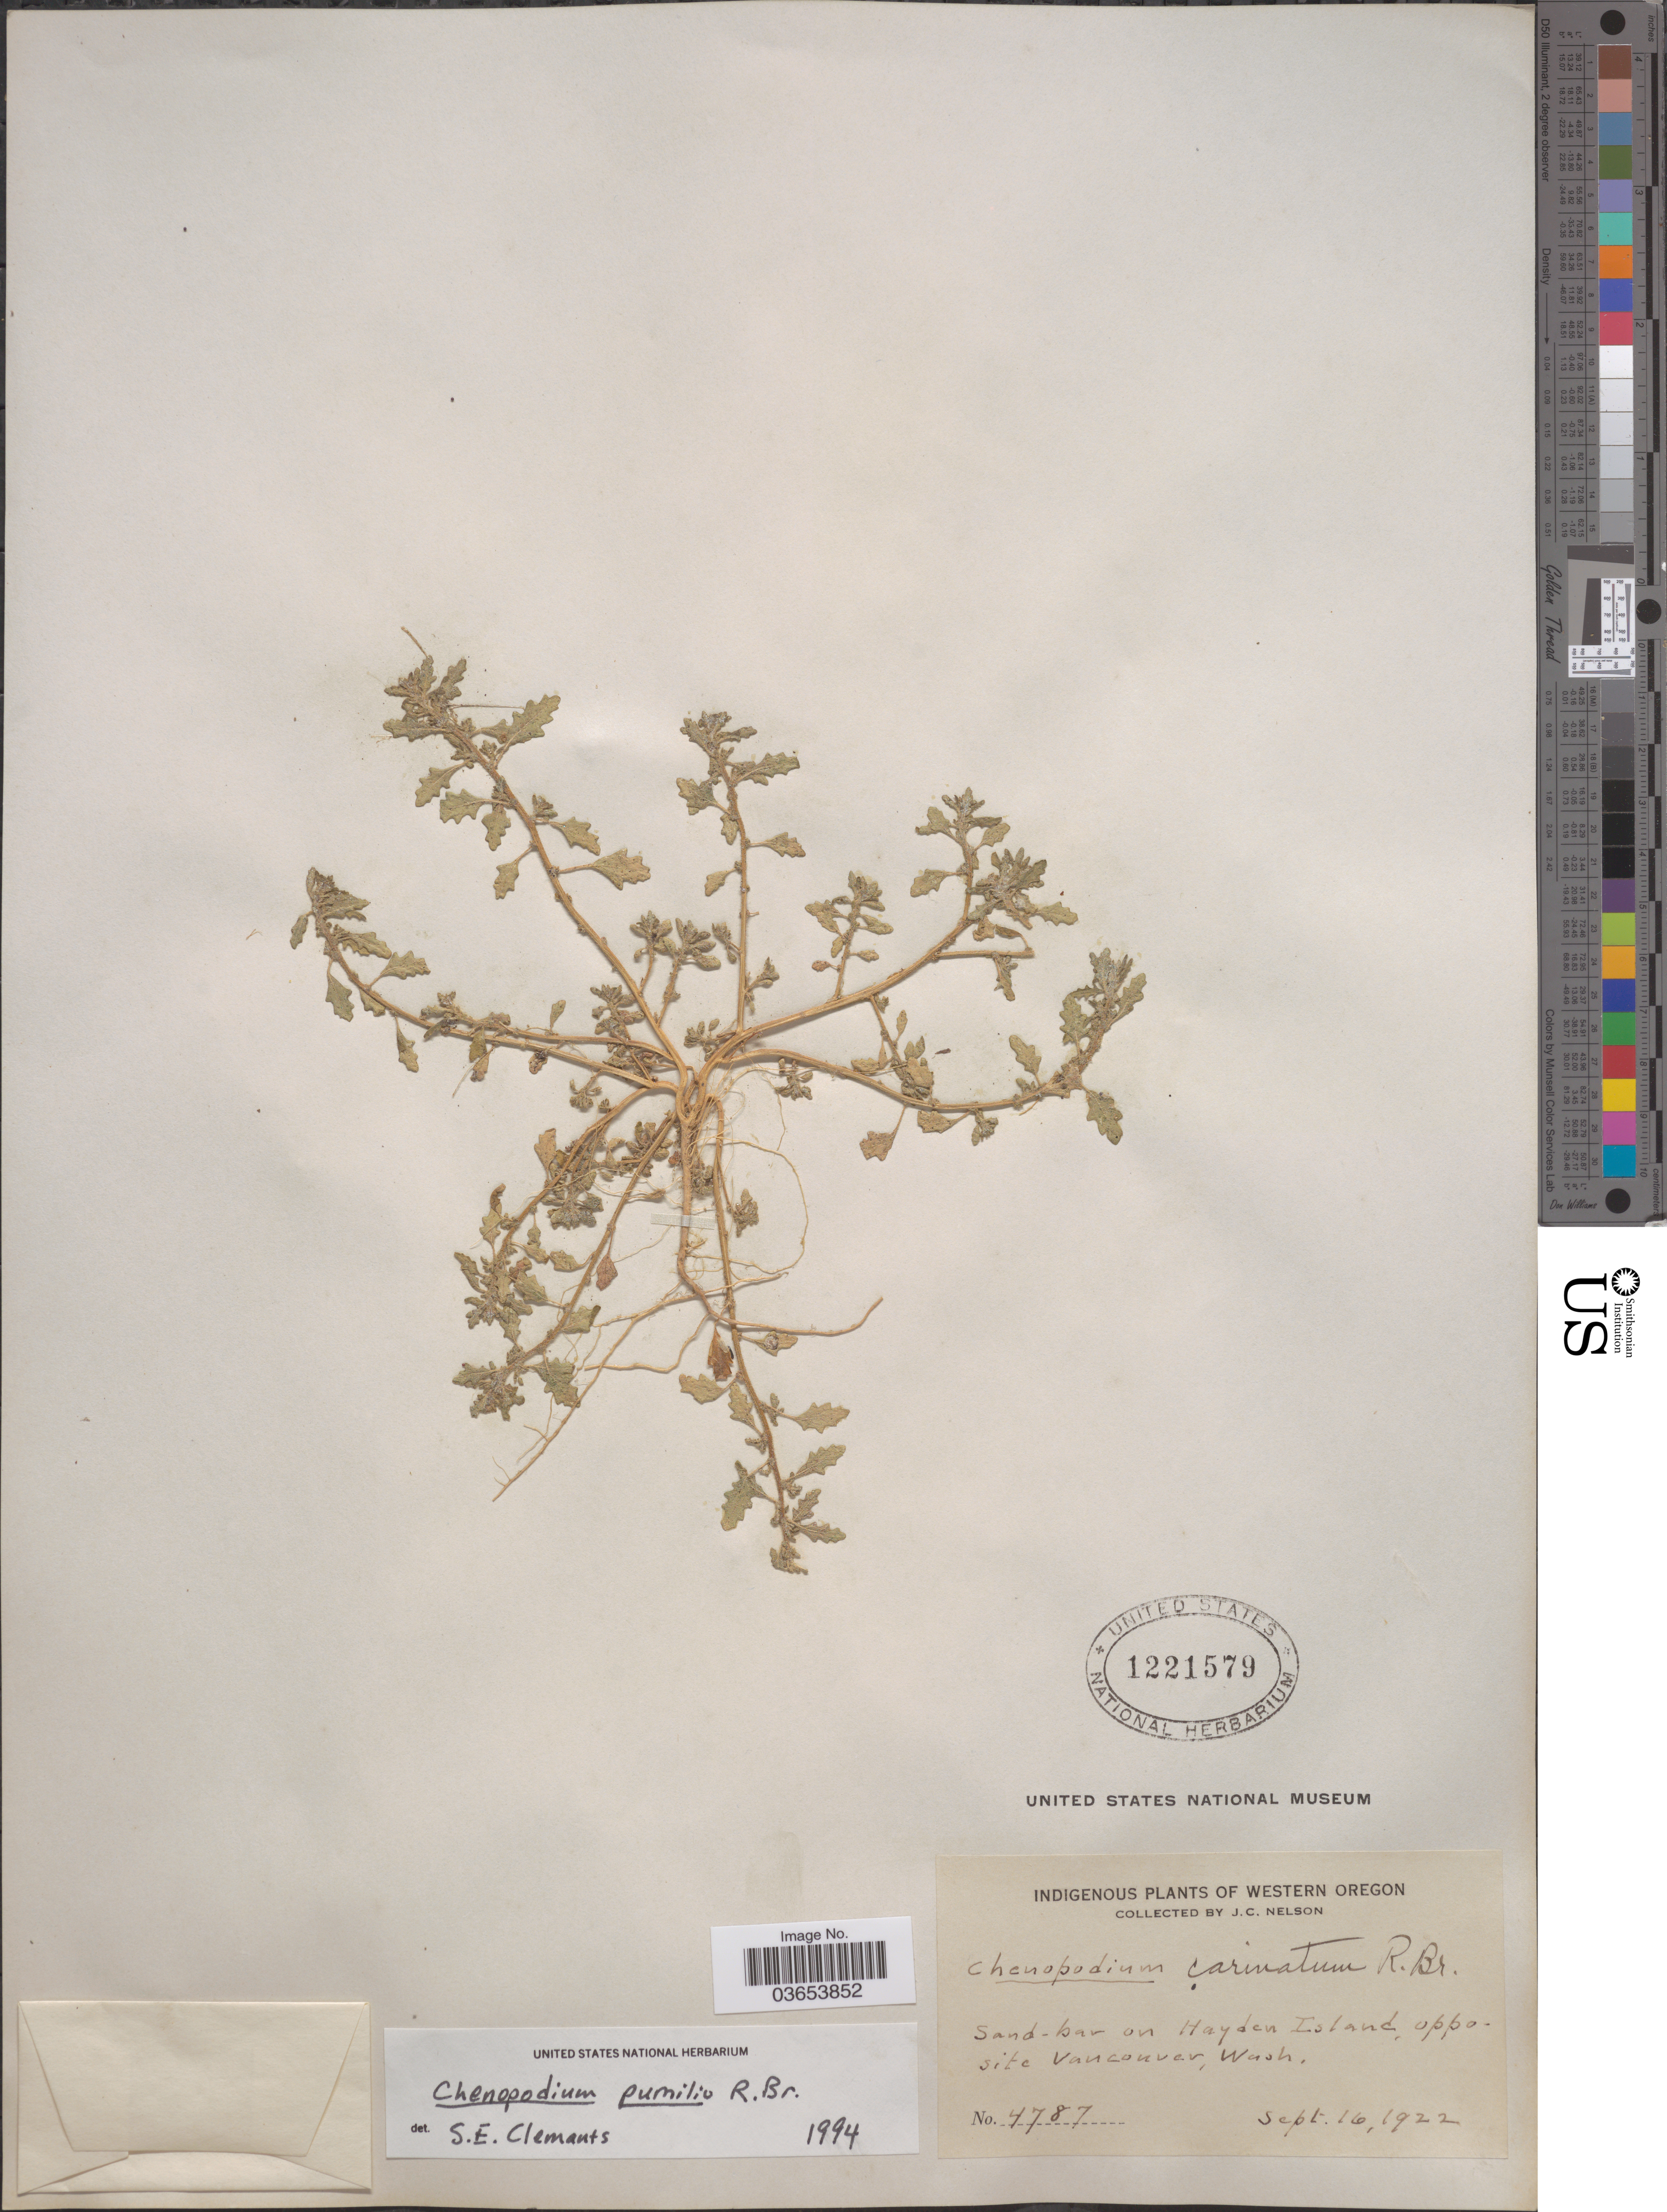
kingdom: Plantae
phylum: Tracheophyta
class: Magnoliopsida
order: Caryophyllales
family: Amaranthaceae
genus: Chenopodium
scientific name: Chenopodium pumilio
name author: R. Br.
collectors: J. C. Nelson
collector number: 4787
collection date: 1922-09-16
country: United States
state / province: Oregon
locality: Western Oregon. Sand-bar on Hayden Island, opposite Vancouver, Wash.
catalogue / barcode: US 1221579